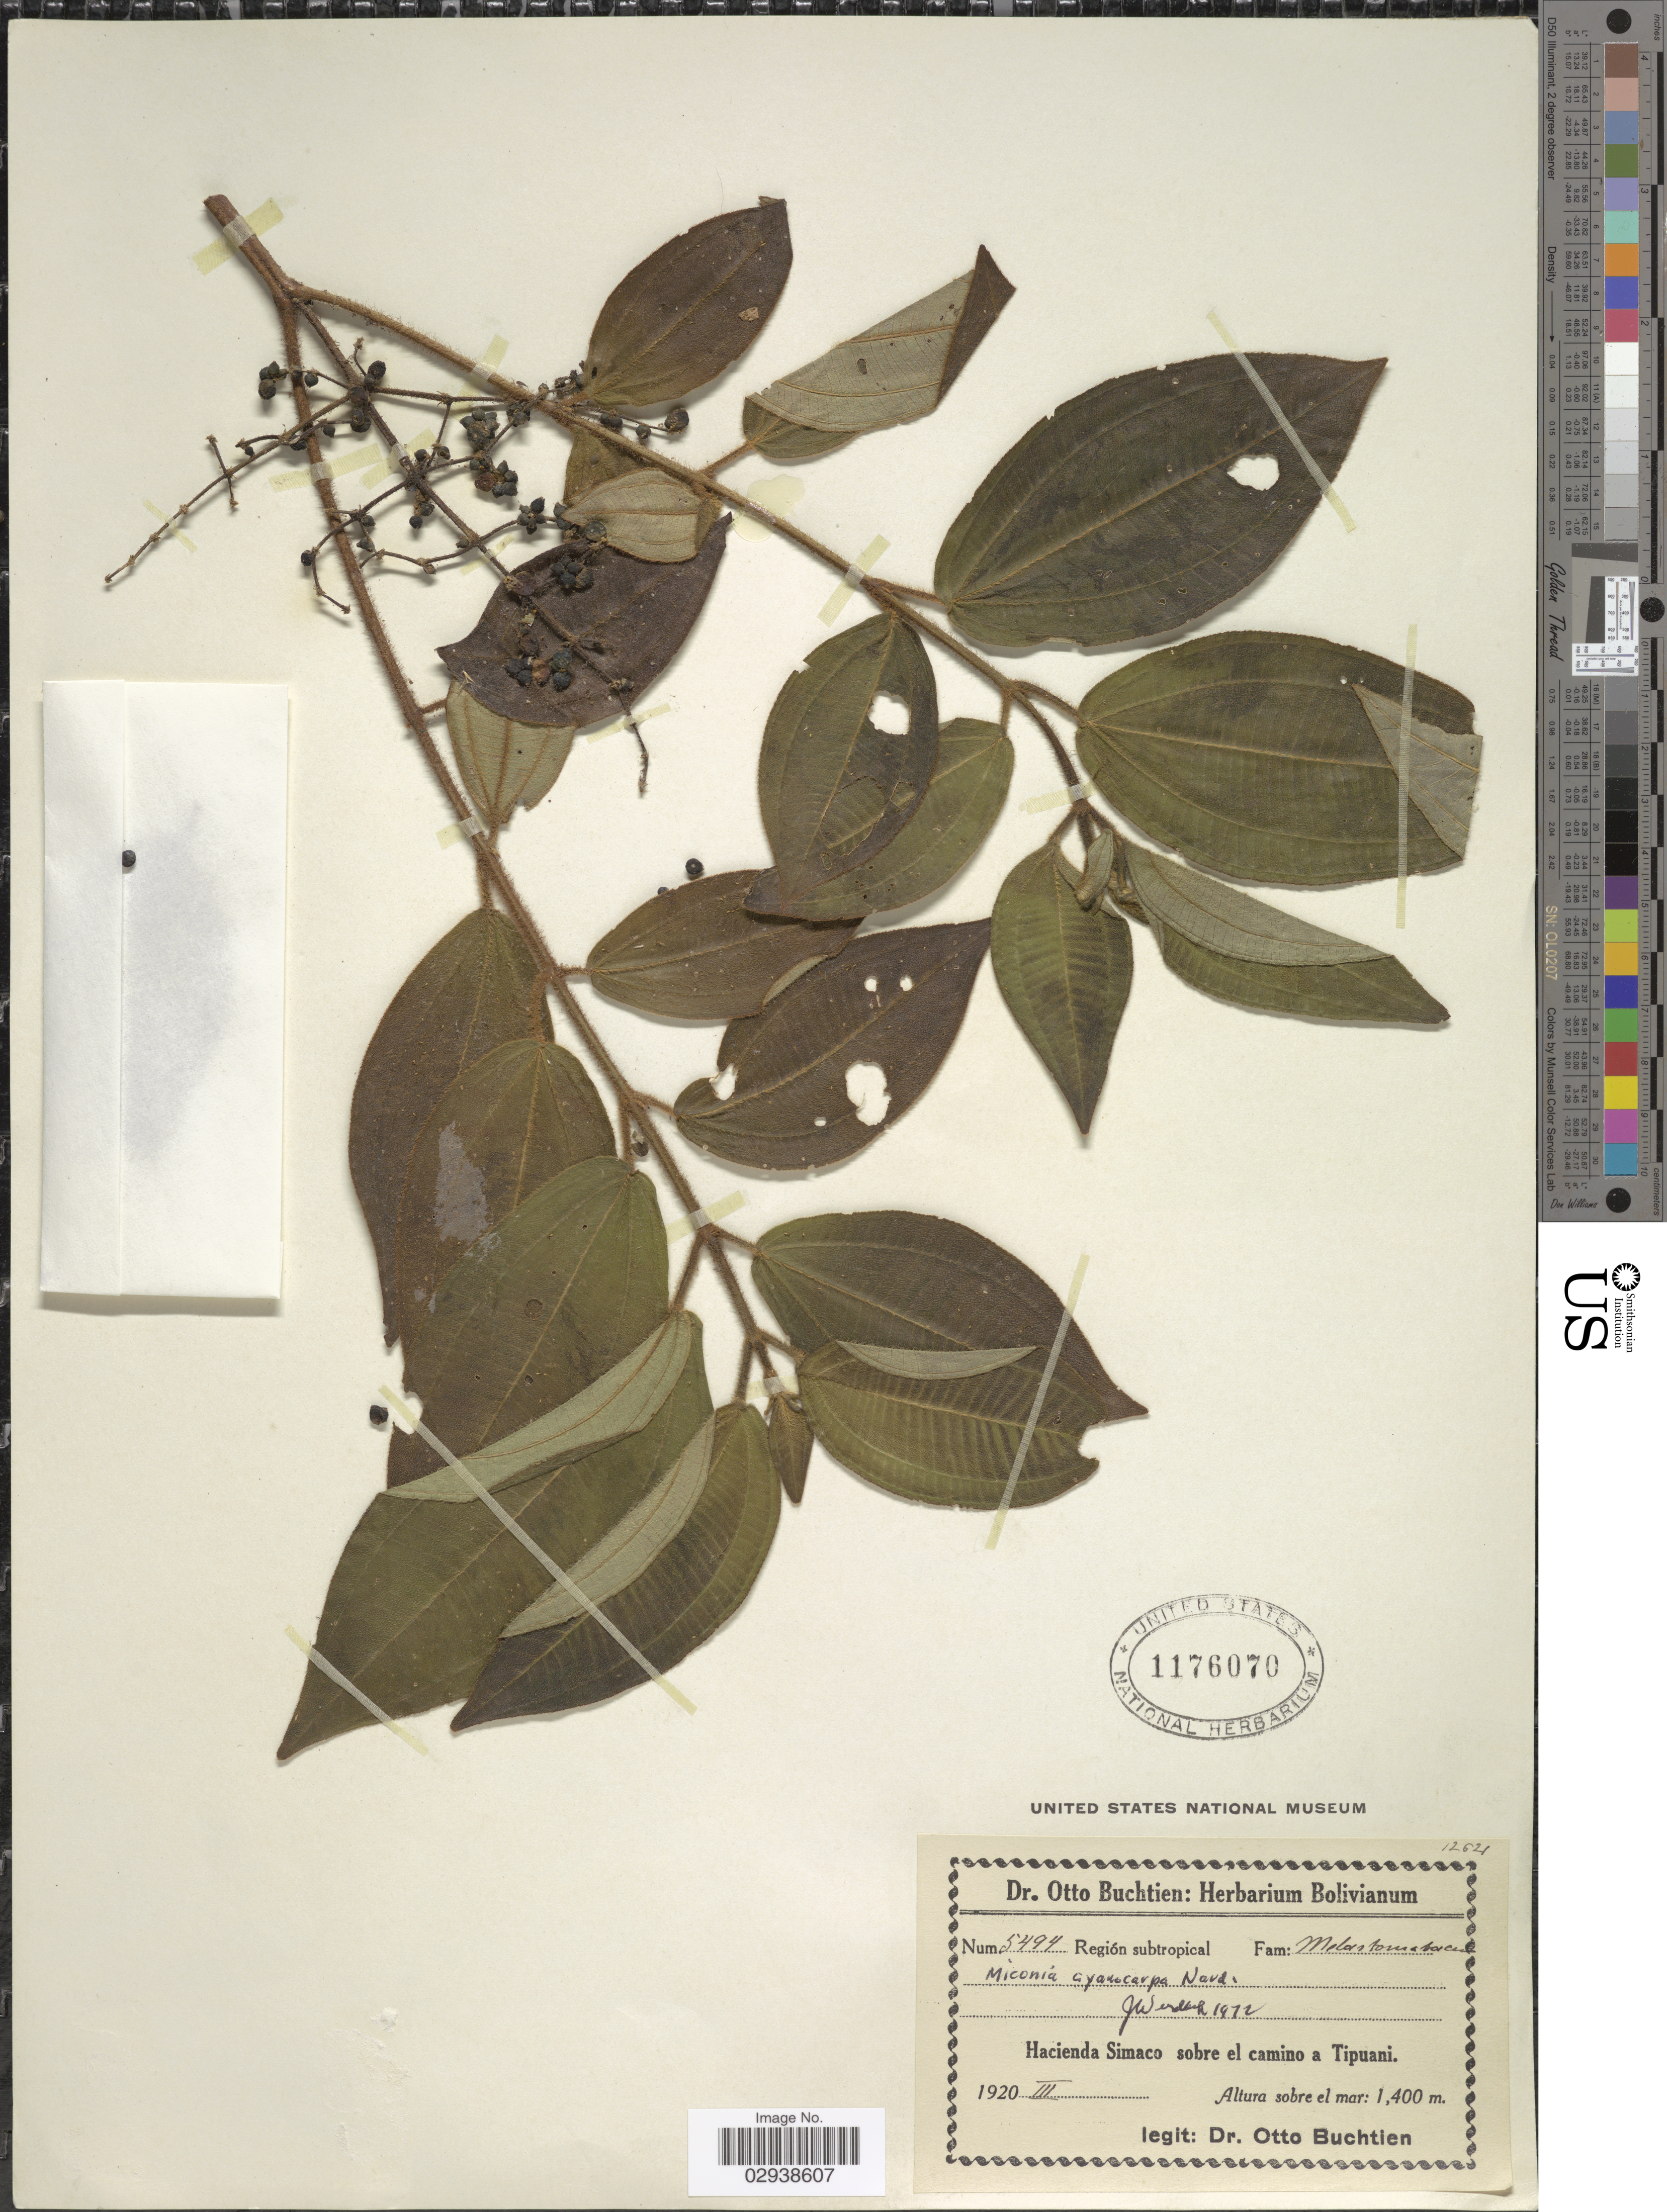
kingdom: Plantae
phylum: Tracheophyta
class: Magnoliopsida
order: Myrtales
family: Melastomataceae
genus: Miconia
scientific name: Miconia cyanocarpa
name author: Naudin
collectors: O. Buchtien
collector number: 5494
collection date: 1920-03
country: Bolivia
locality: Hacienda Simaco sobre el camino a Tipuani.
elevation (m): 1400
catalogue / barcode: US 1176070